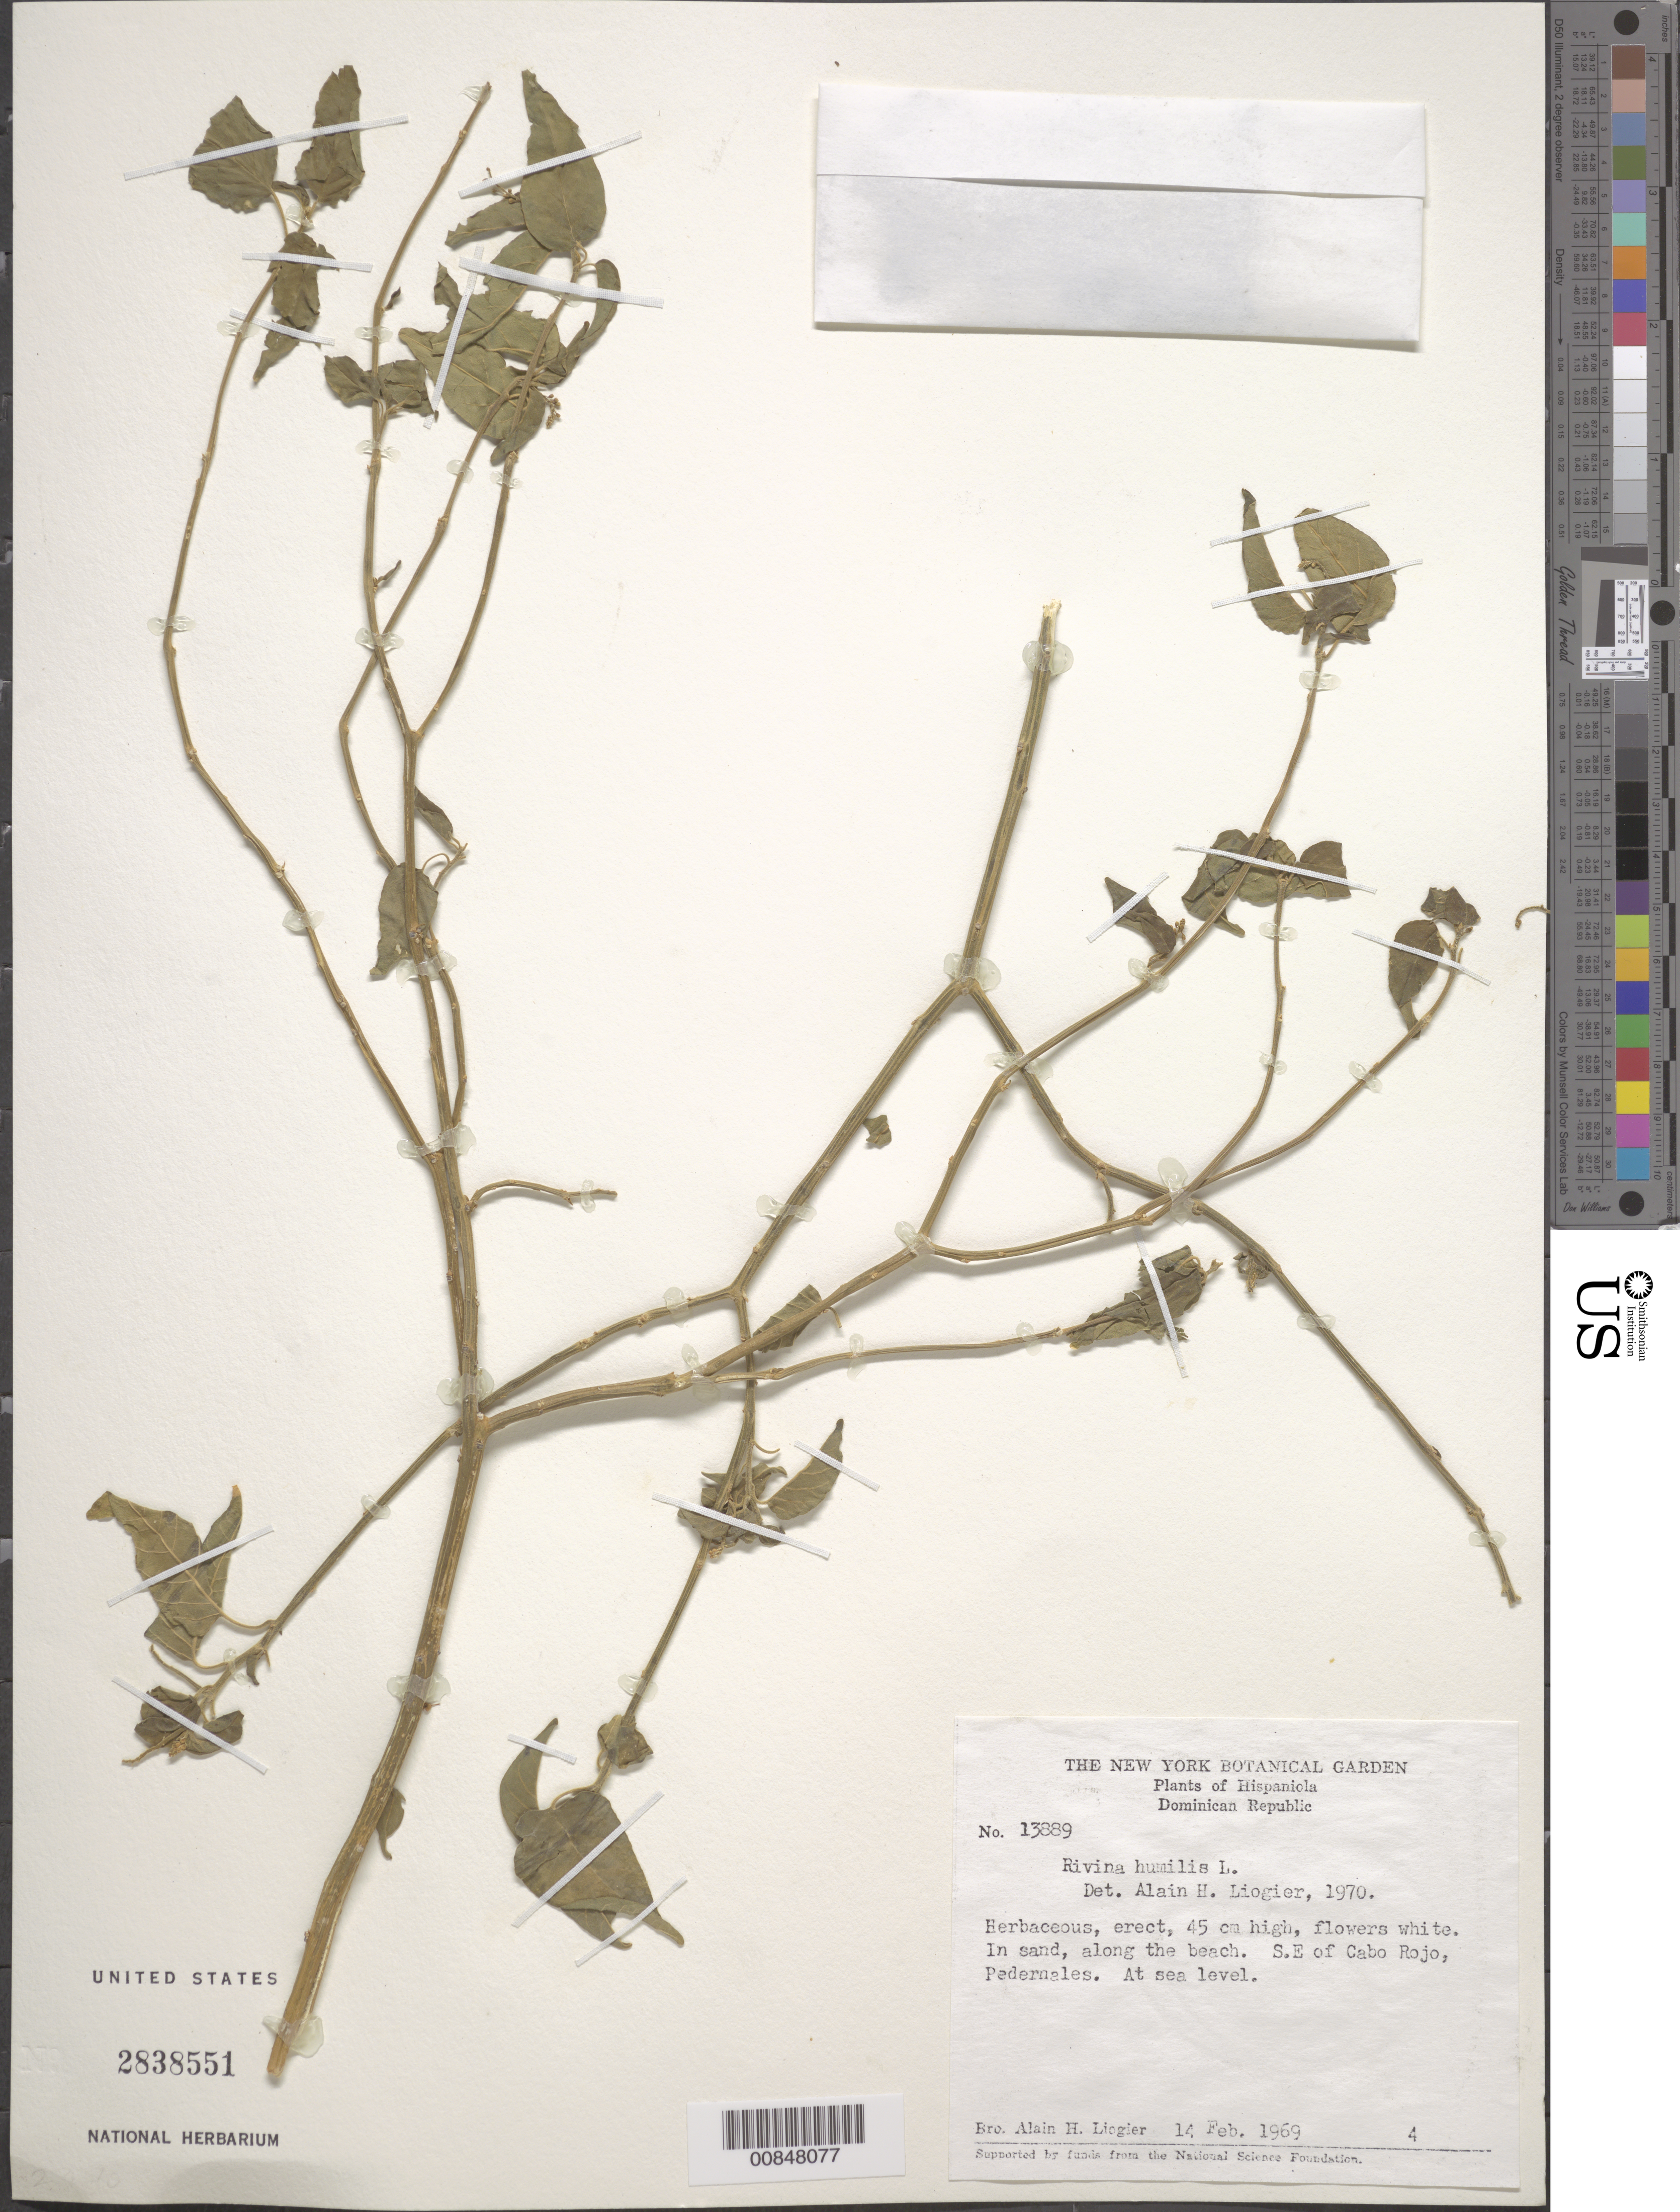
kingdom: Plantae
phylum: Tracheophyta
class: Magnoliopsida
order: Caryophyllales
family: Phytolaccaceae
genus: Rivina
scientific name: Rivina humilis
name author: L.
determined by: Liogier, Alain H.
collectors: A. H. Liogier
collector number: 13889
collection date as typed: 14 Feb 1969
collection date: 1969-02-14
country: Dominican Republic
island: Hispaniola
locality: SE of Cabo Rojo, Pedernales.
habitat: In sand, along the beach.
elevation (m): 0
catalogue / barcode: US 2838551